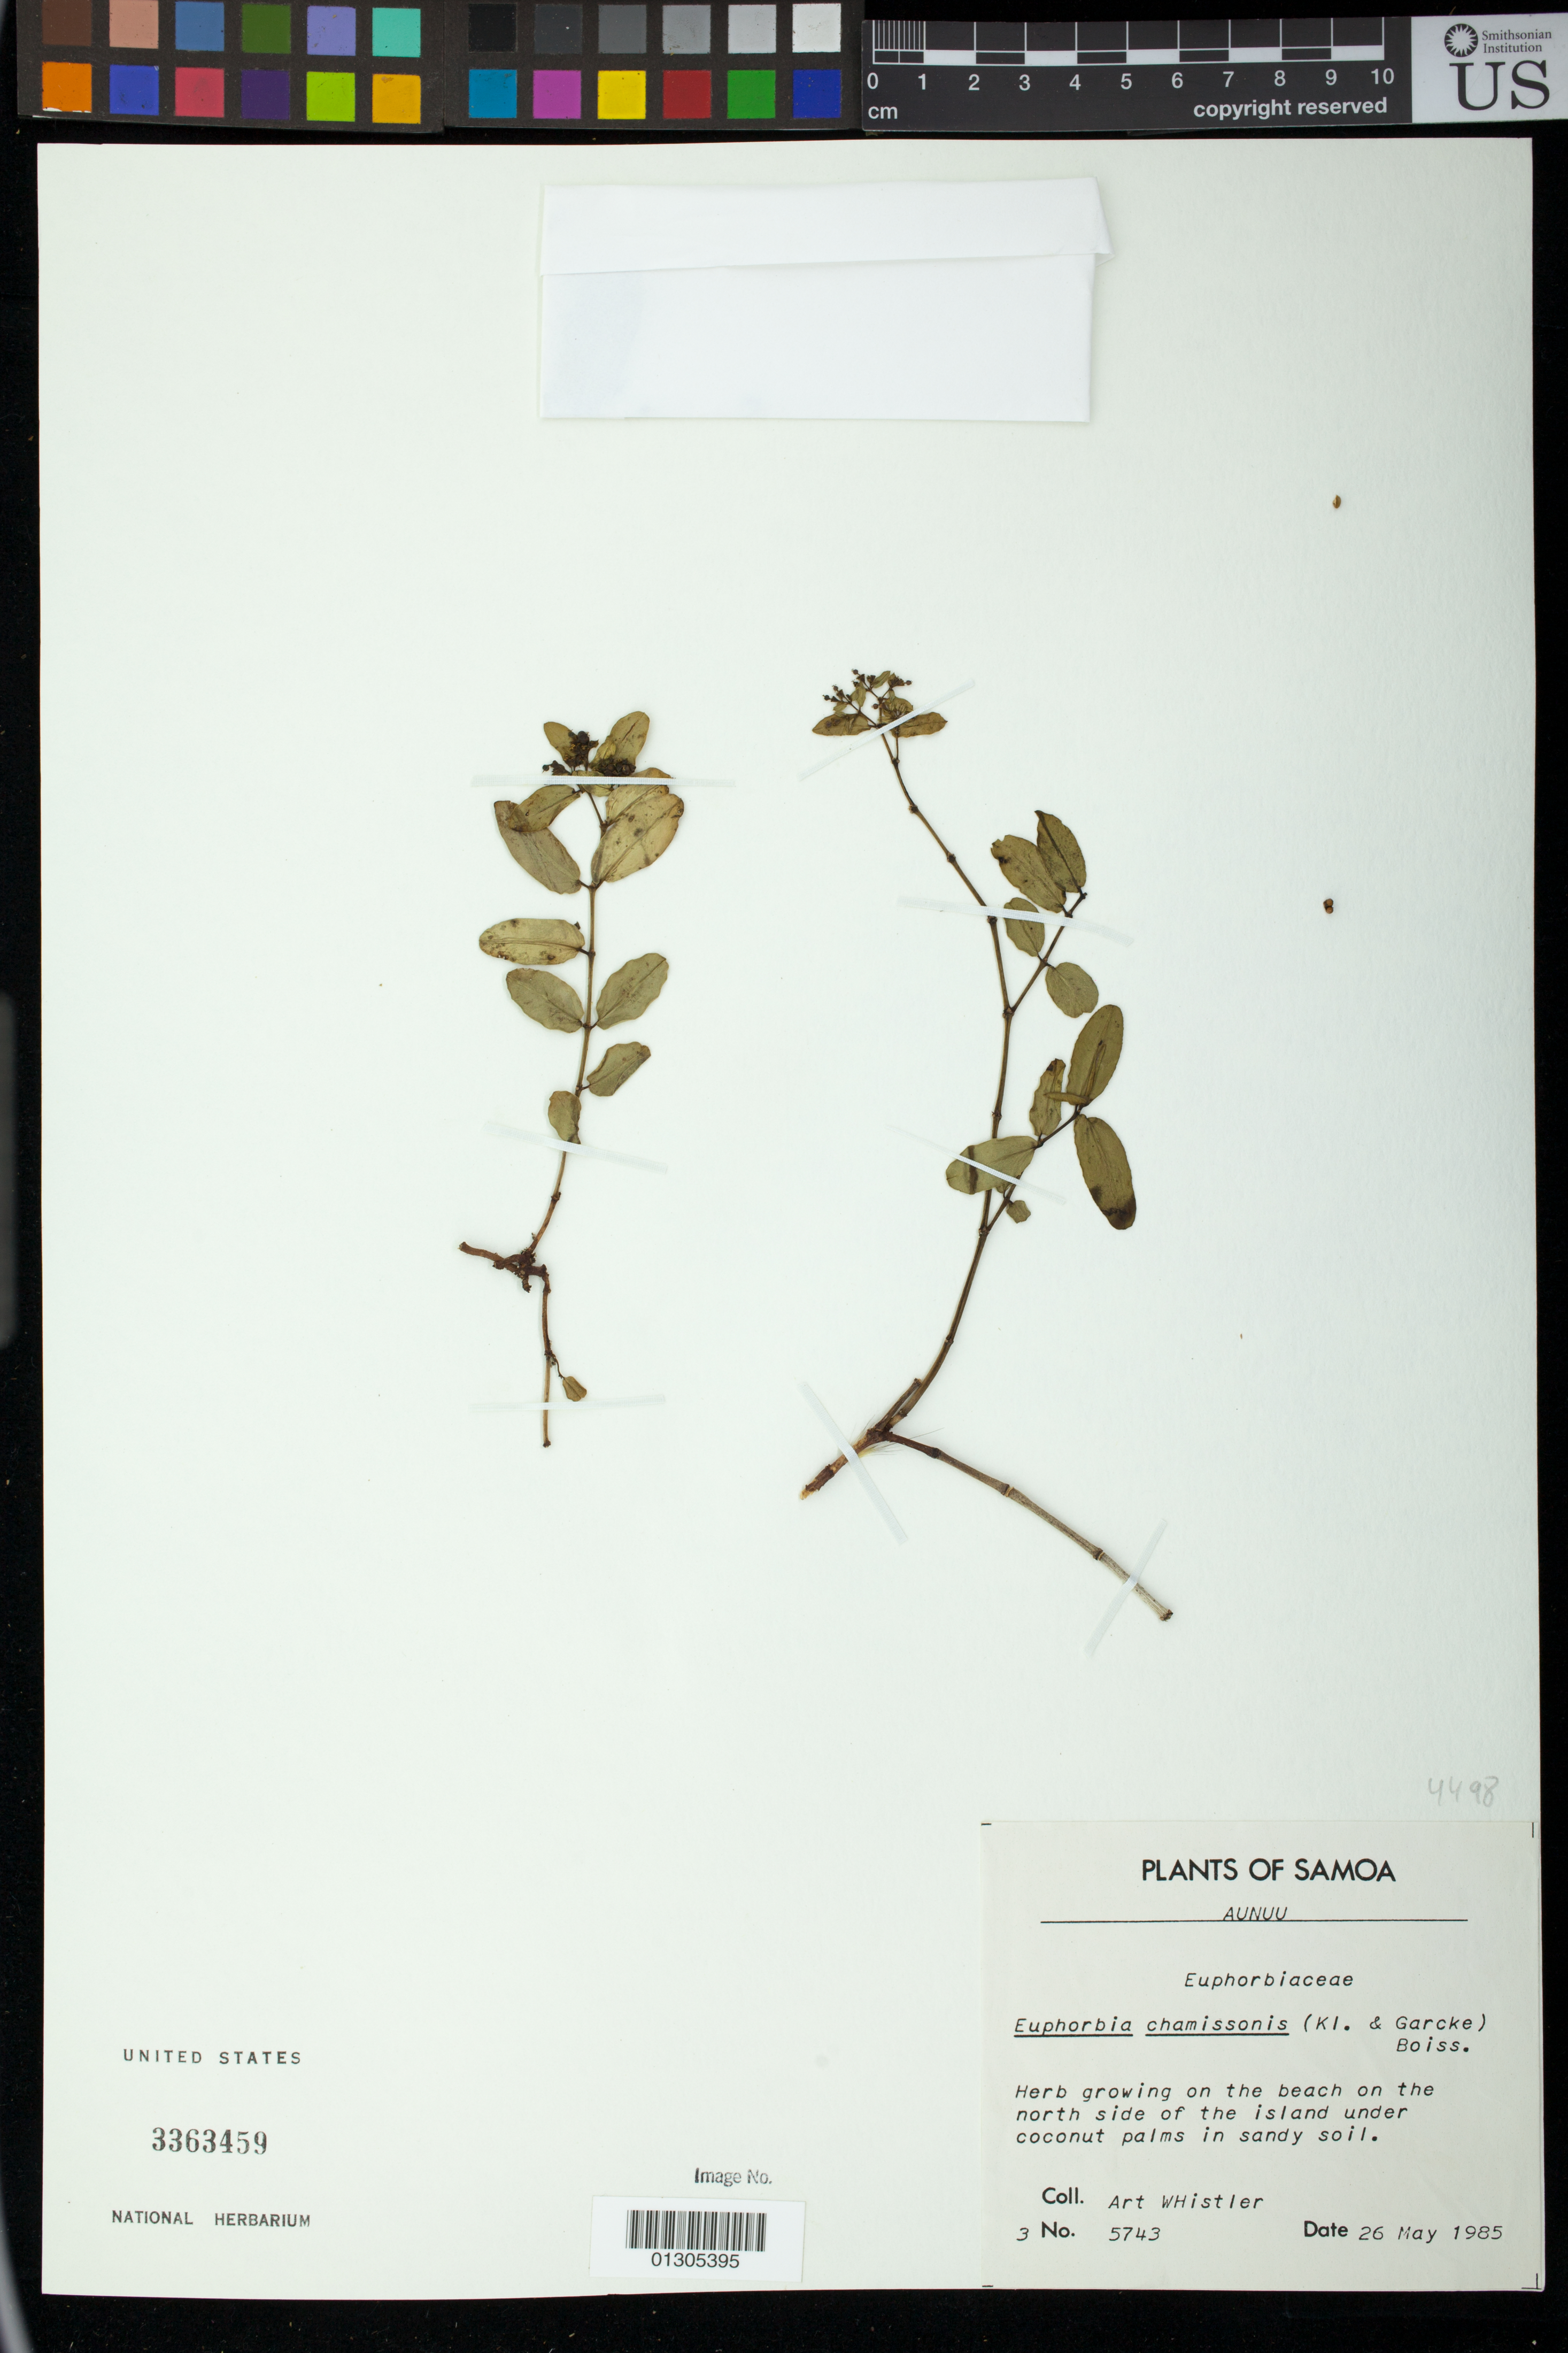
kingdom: Plantae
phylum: Tracheophyta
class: Magnoliopsida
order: Malpighiales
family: Euphorbiaceae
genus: Euphorbia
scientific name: Euphorbia chamissonis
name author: (Klotzsch ex Klotzsch & Garcke) Boiss.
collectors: A. Whistler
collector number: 5743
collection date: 1985-05-26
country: American Samoa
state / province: Eastern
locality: Aunuu [Aunu'u]; on the beach on the north side of the island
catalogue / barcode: US 3363459